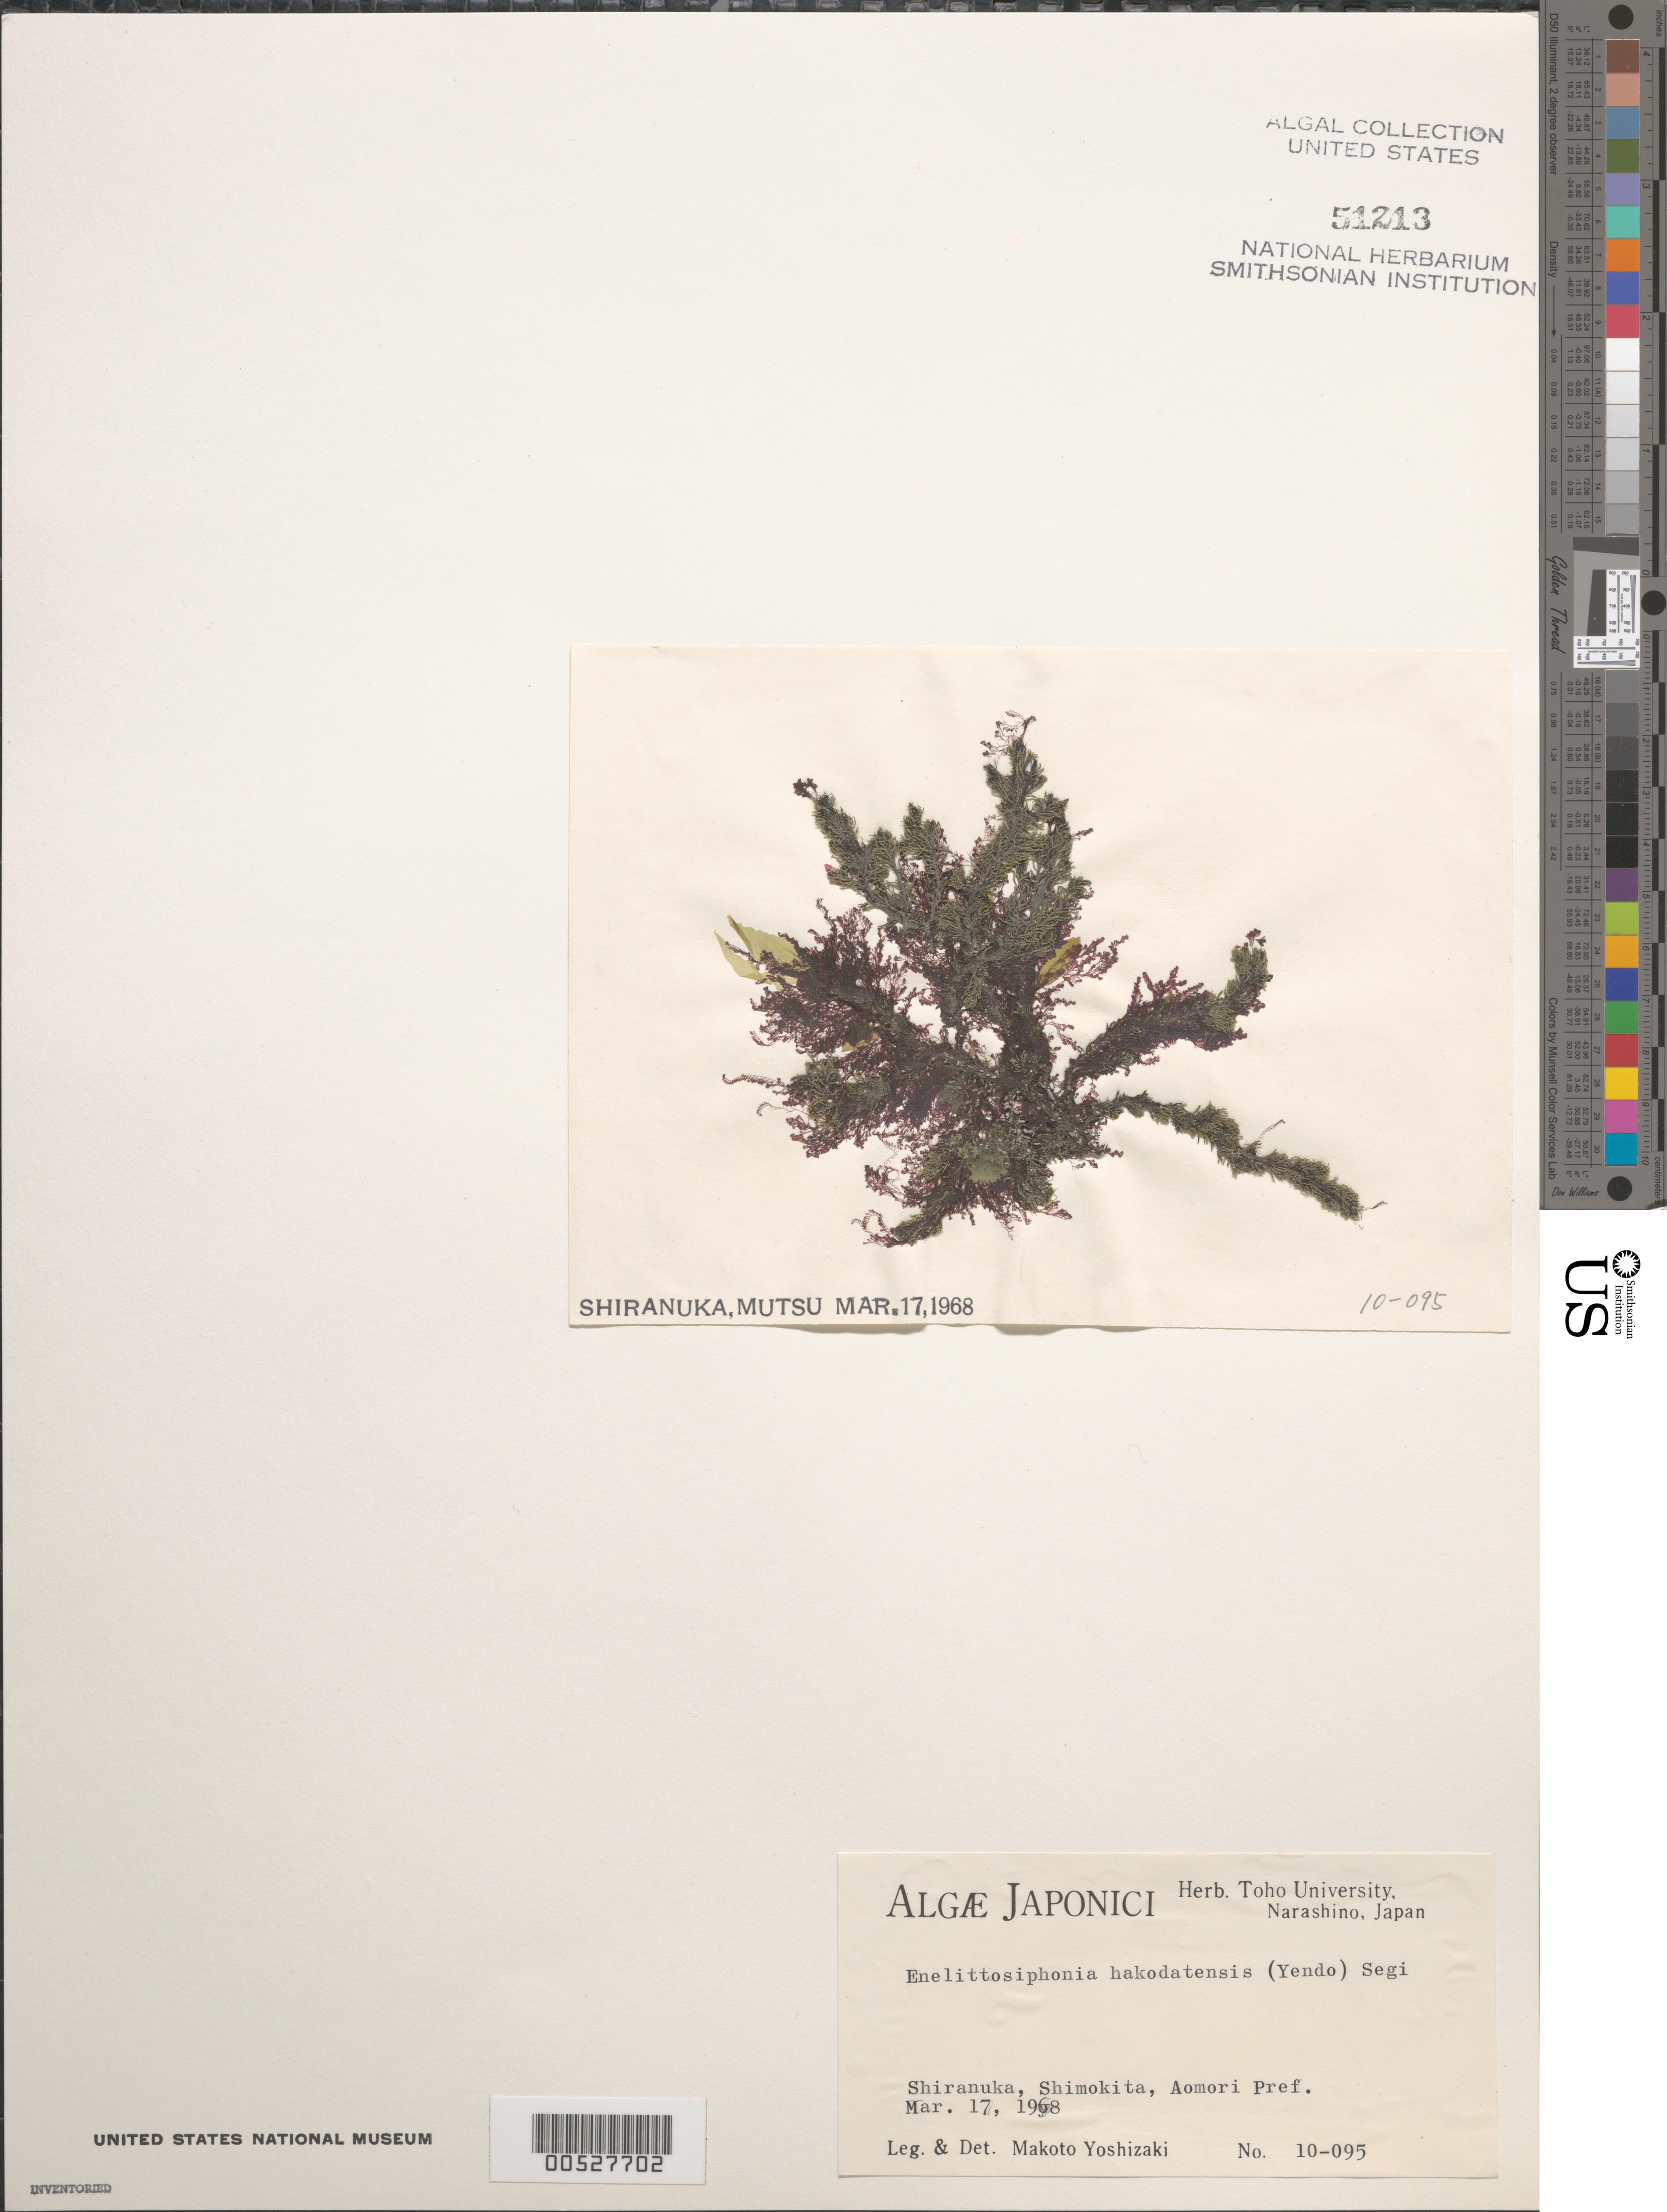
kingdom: Plantae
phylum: Rhodophyta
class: Florideophyceae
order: Ceramiales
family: Rhodomelaceae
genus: Enelittosiphonia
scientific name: Enelittosiphonia hakodatensis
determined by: Yoshizaki, M.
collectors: M. Yoshizaki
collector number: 10-095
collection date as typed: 17 Mar 1968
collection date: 1968-03-17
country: Japan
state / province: Aomori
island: Honshu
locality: Shiranuka, Shimokita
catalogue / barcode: US 51213